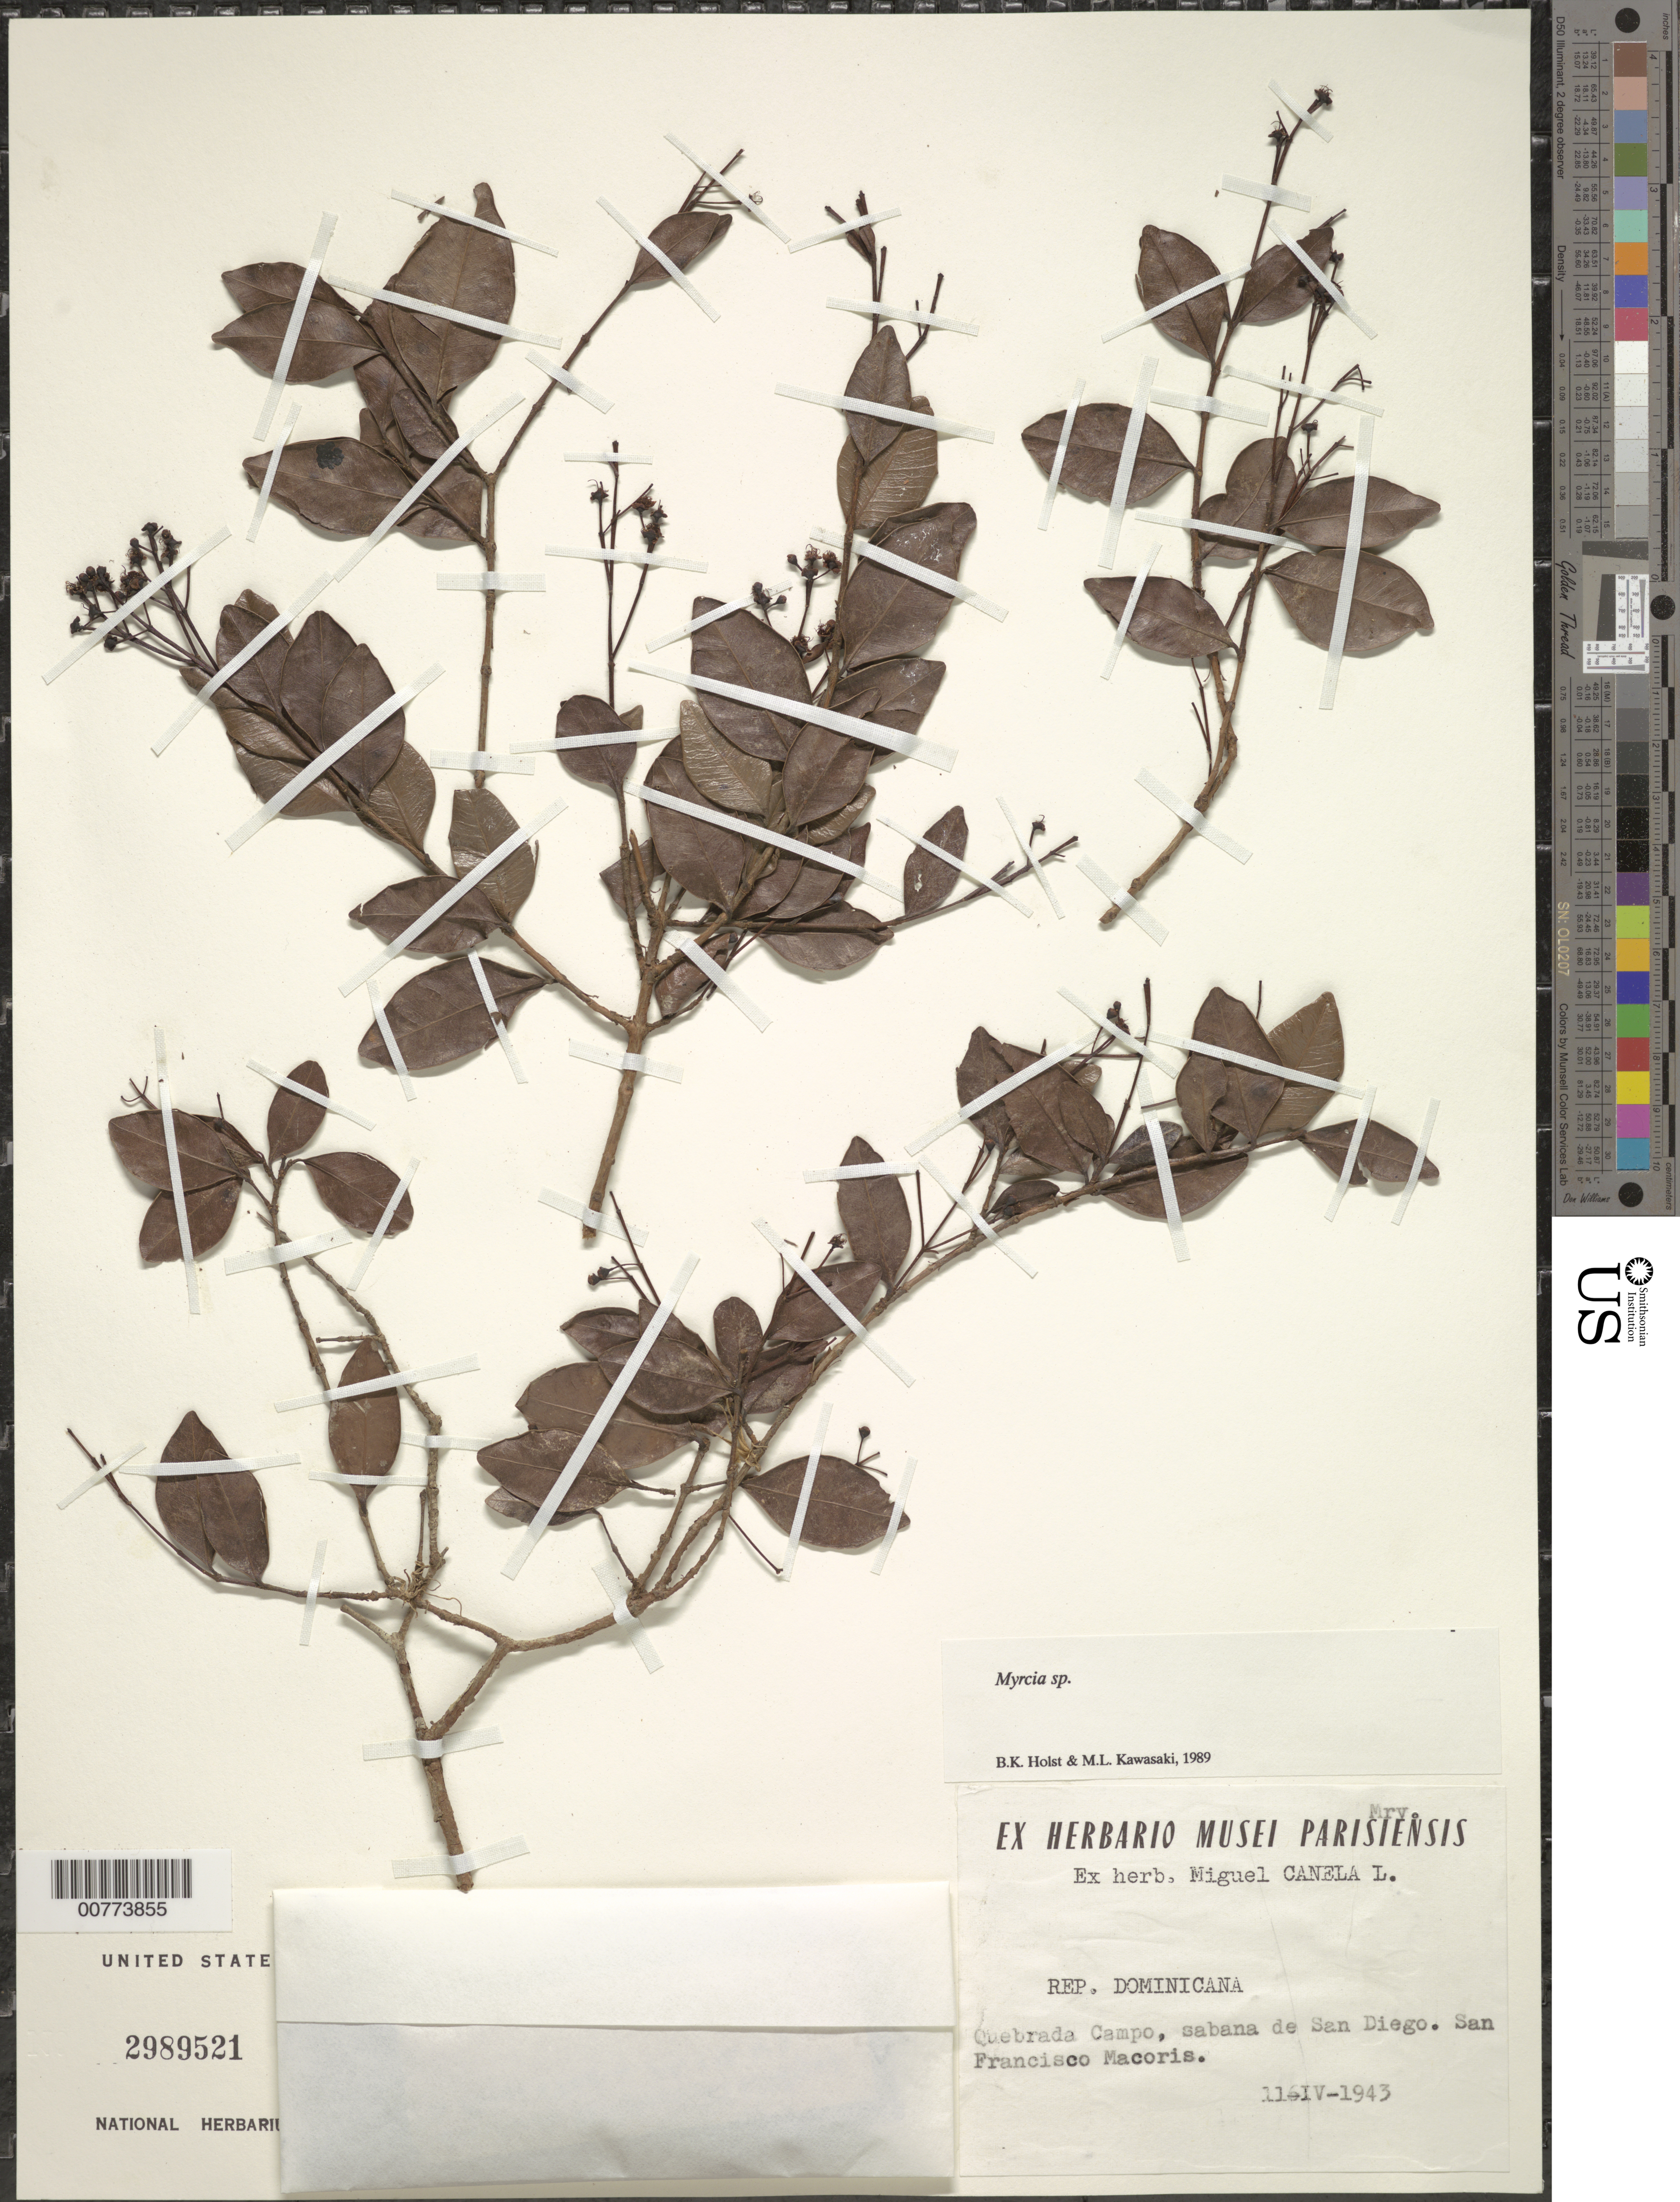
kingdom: Plantae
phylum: Tracheophyta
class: Magnoliopsida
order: Myrtales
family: Myrtaceae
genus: Myrcia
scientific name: Myrcia sp.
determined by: Holst, Bruce K.; Kawasaki, María L.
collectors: M. Canela Lazaro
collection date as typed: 11 Apr 1943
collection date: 1943-04-11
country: Dominican Republic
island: Hispaniola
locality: San Francisco Macoris, Sabana de San Diego, Quebrada Campo.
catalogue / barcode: US 2989521